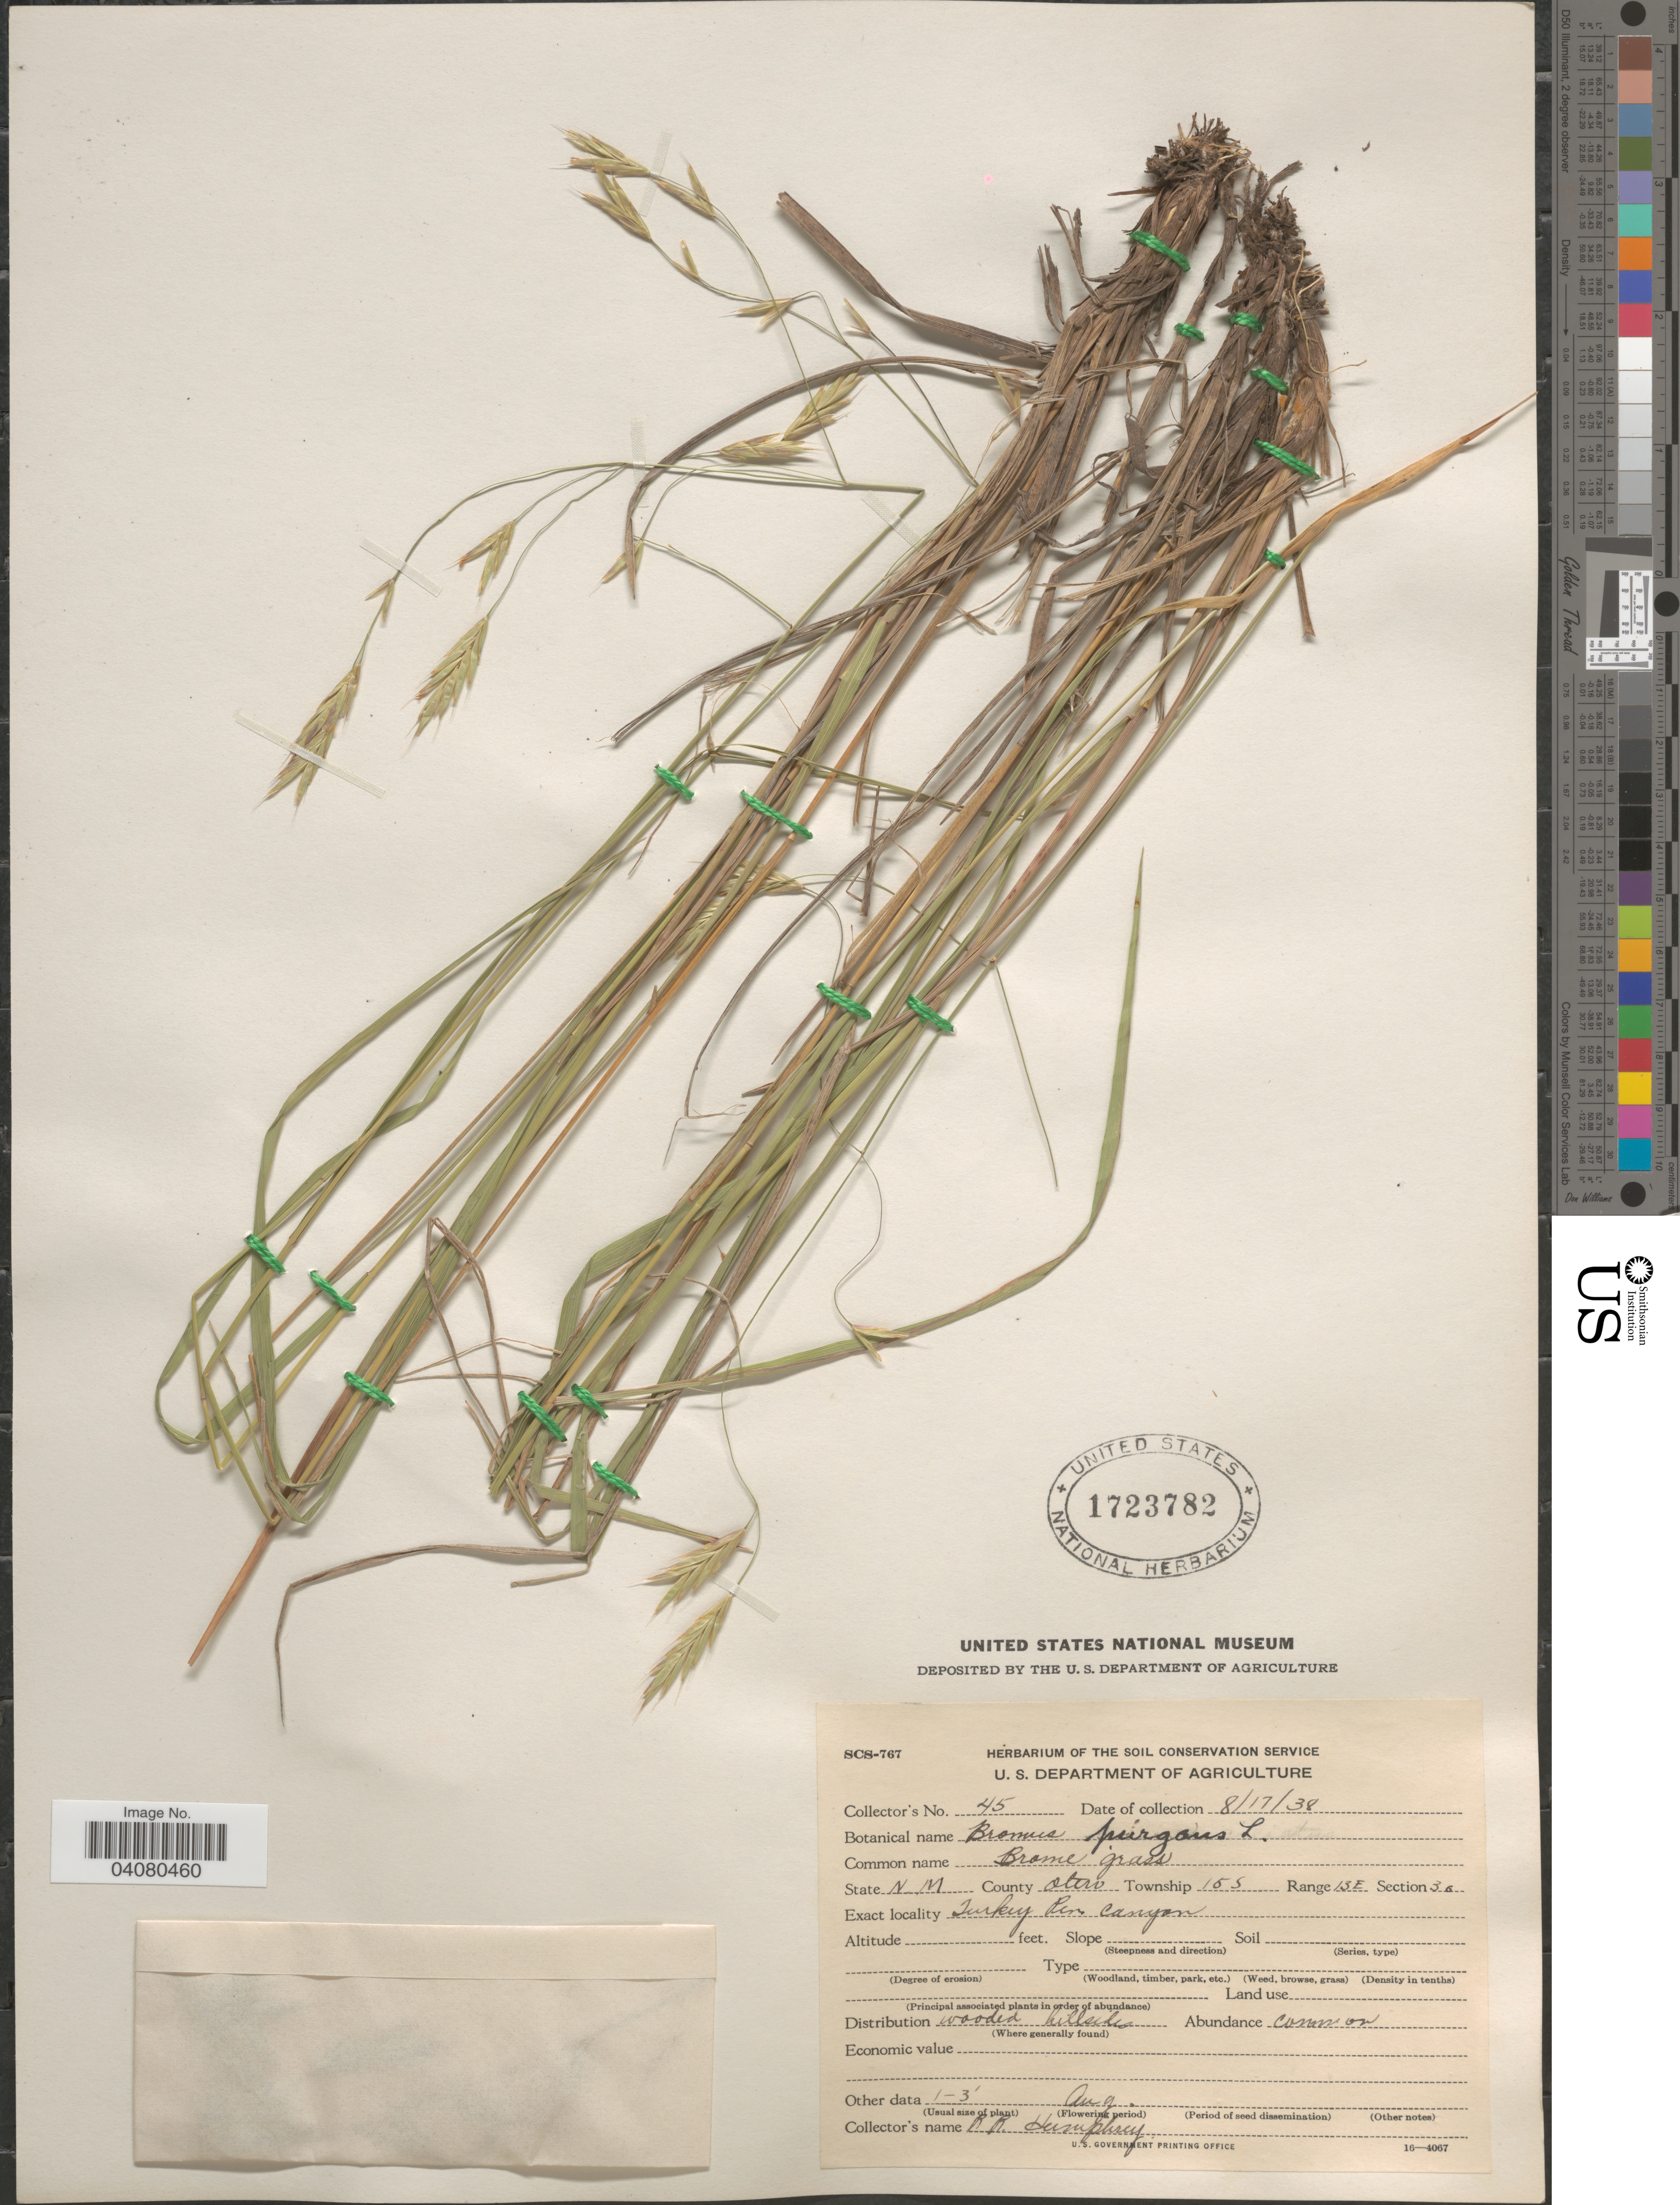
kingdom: Plantae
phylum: Tracheophyta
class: Liliopsida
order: Poales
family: Poaceae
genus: Bromus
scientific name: Bromus anomalus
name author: Rupr. ex E. Fourn.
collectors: R. Humphrey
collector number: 45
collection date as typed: Transcribed d/m/y: 17/8/38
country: United States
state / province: New Mexico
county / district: Otero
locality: Township 15S, Range 13E, Section 36. Turkey Pen Canyon, Otero County.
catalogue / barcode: US 1723782